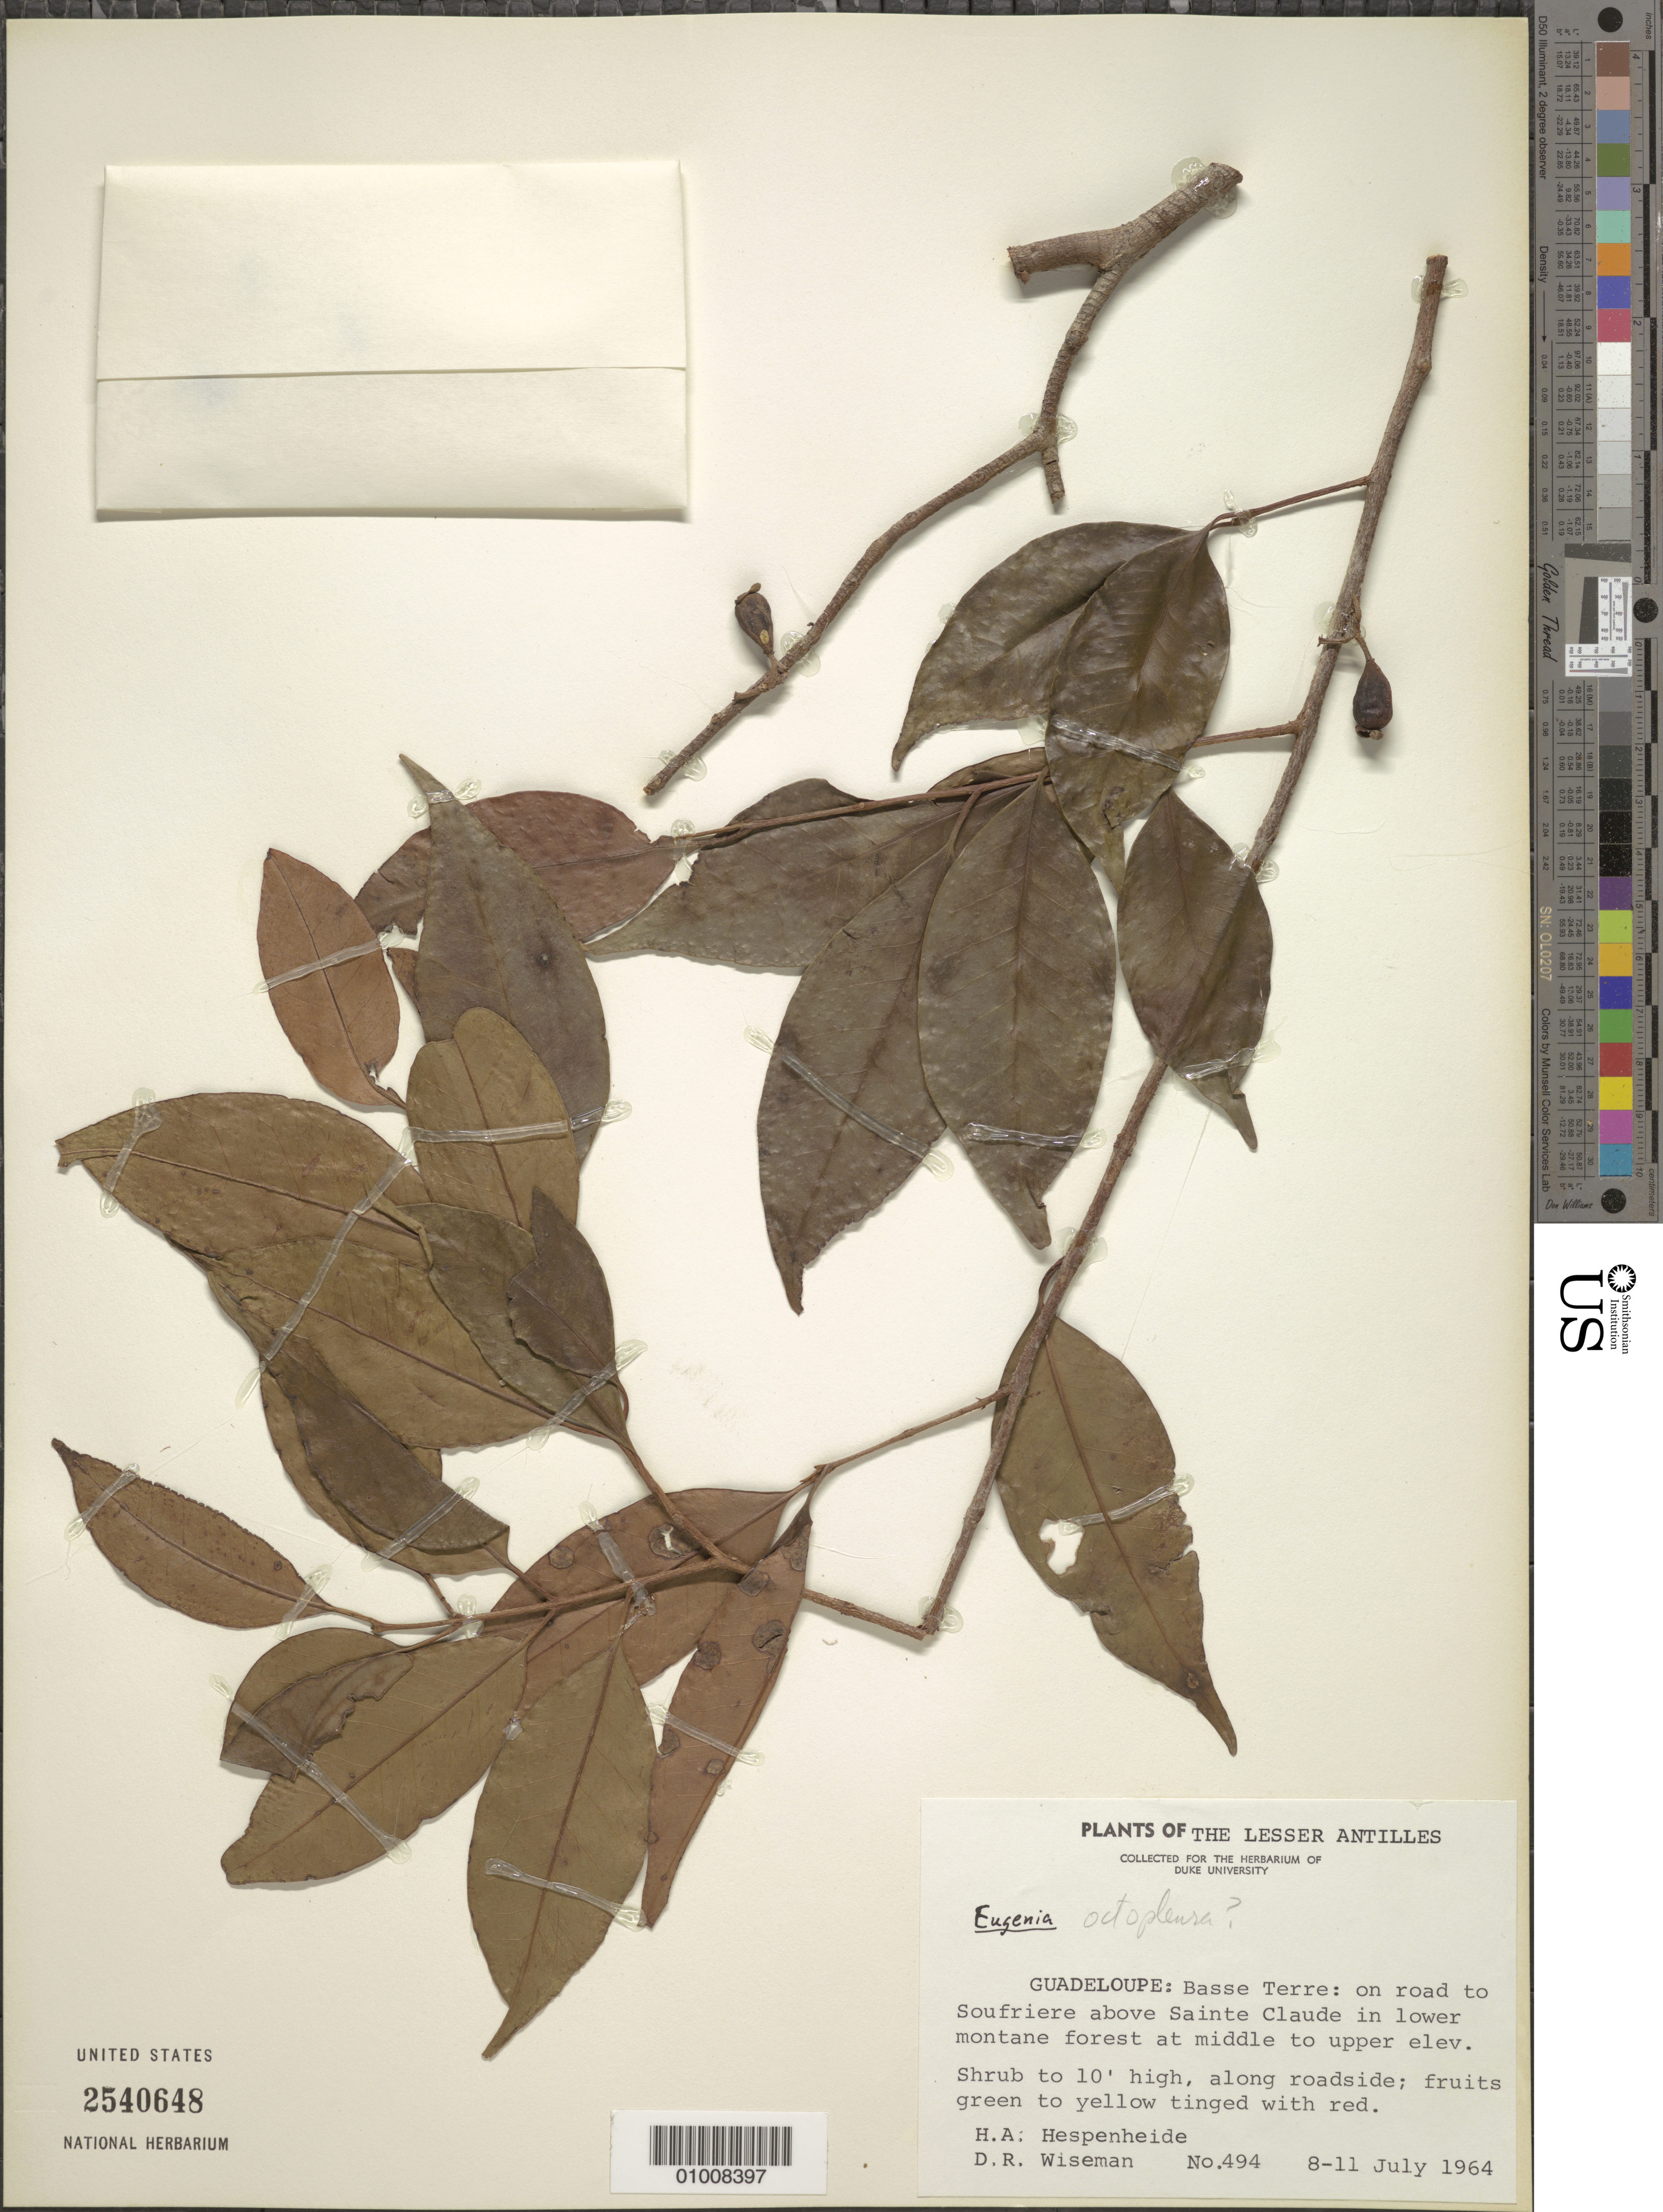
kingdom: Plantae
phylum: Tracheophyta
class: Magnoliopsida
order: Myrtales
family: Myrtaceae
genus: Eugenia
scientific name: Eugenia octopleura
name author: Krug & Urb.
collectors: H. A. Hespenheide & D. R. Wiseman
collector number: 494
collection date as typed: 08 Jul 1964 to 11 Jul 1964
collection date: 1964-07-08/1964-07-11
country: Guadeloupe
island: Basse Terre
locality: Soufriere above Sainte Claude; in middle to upper level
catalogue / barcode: US 2540648